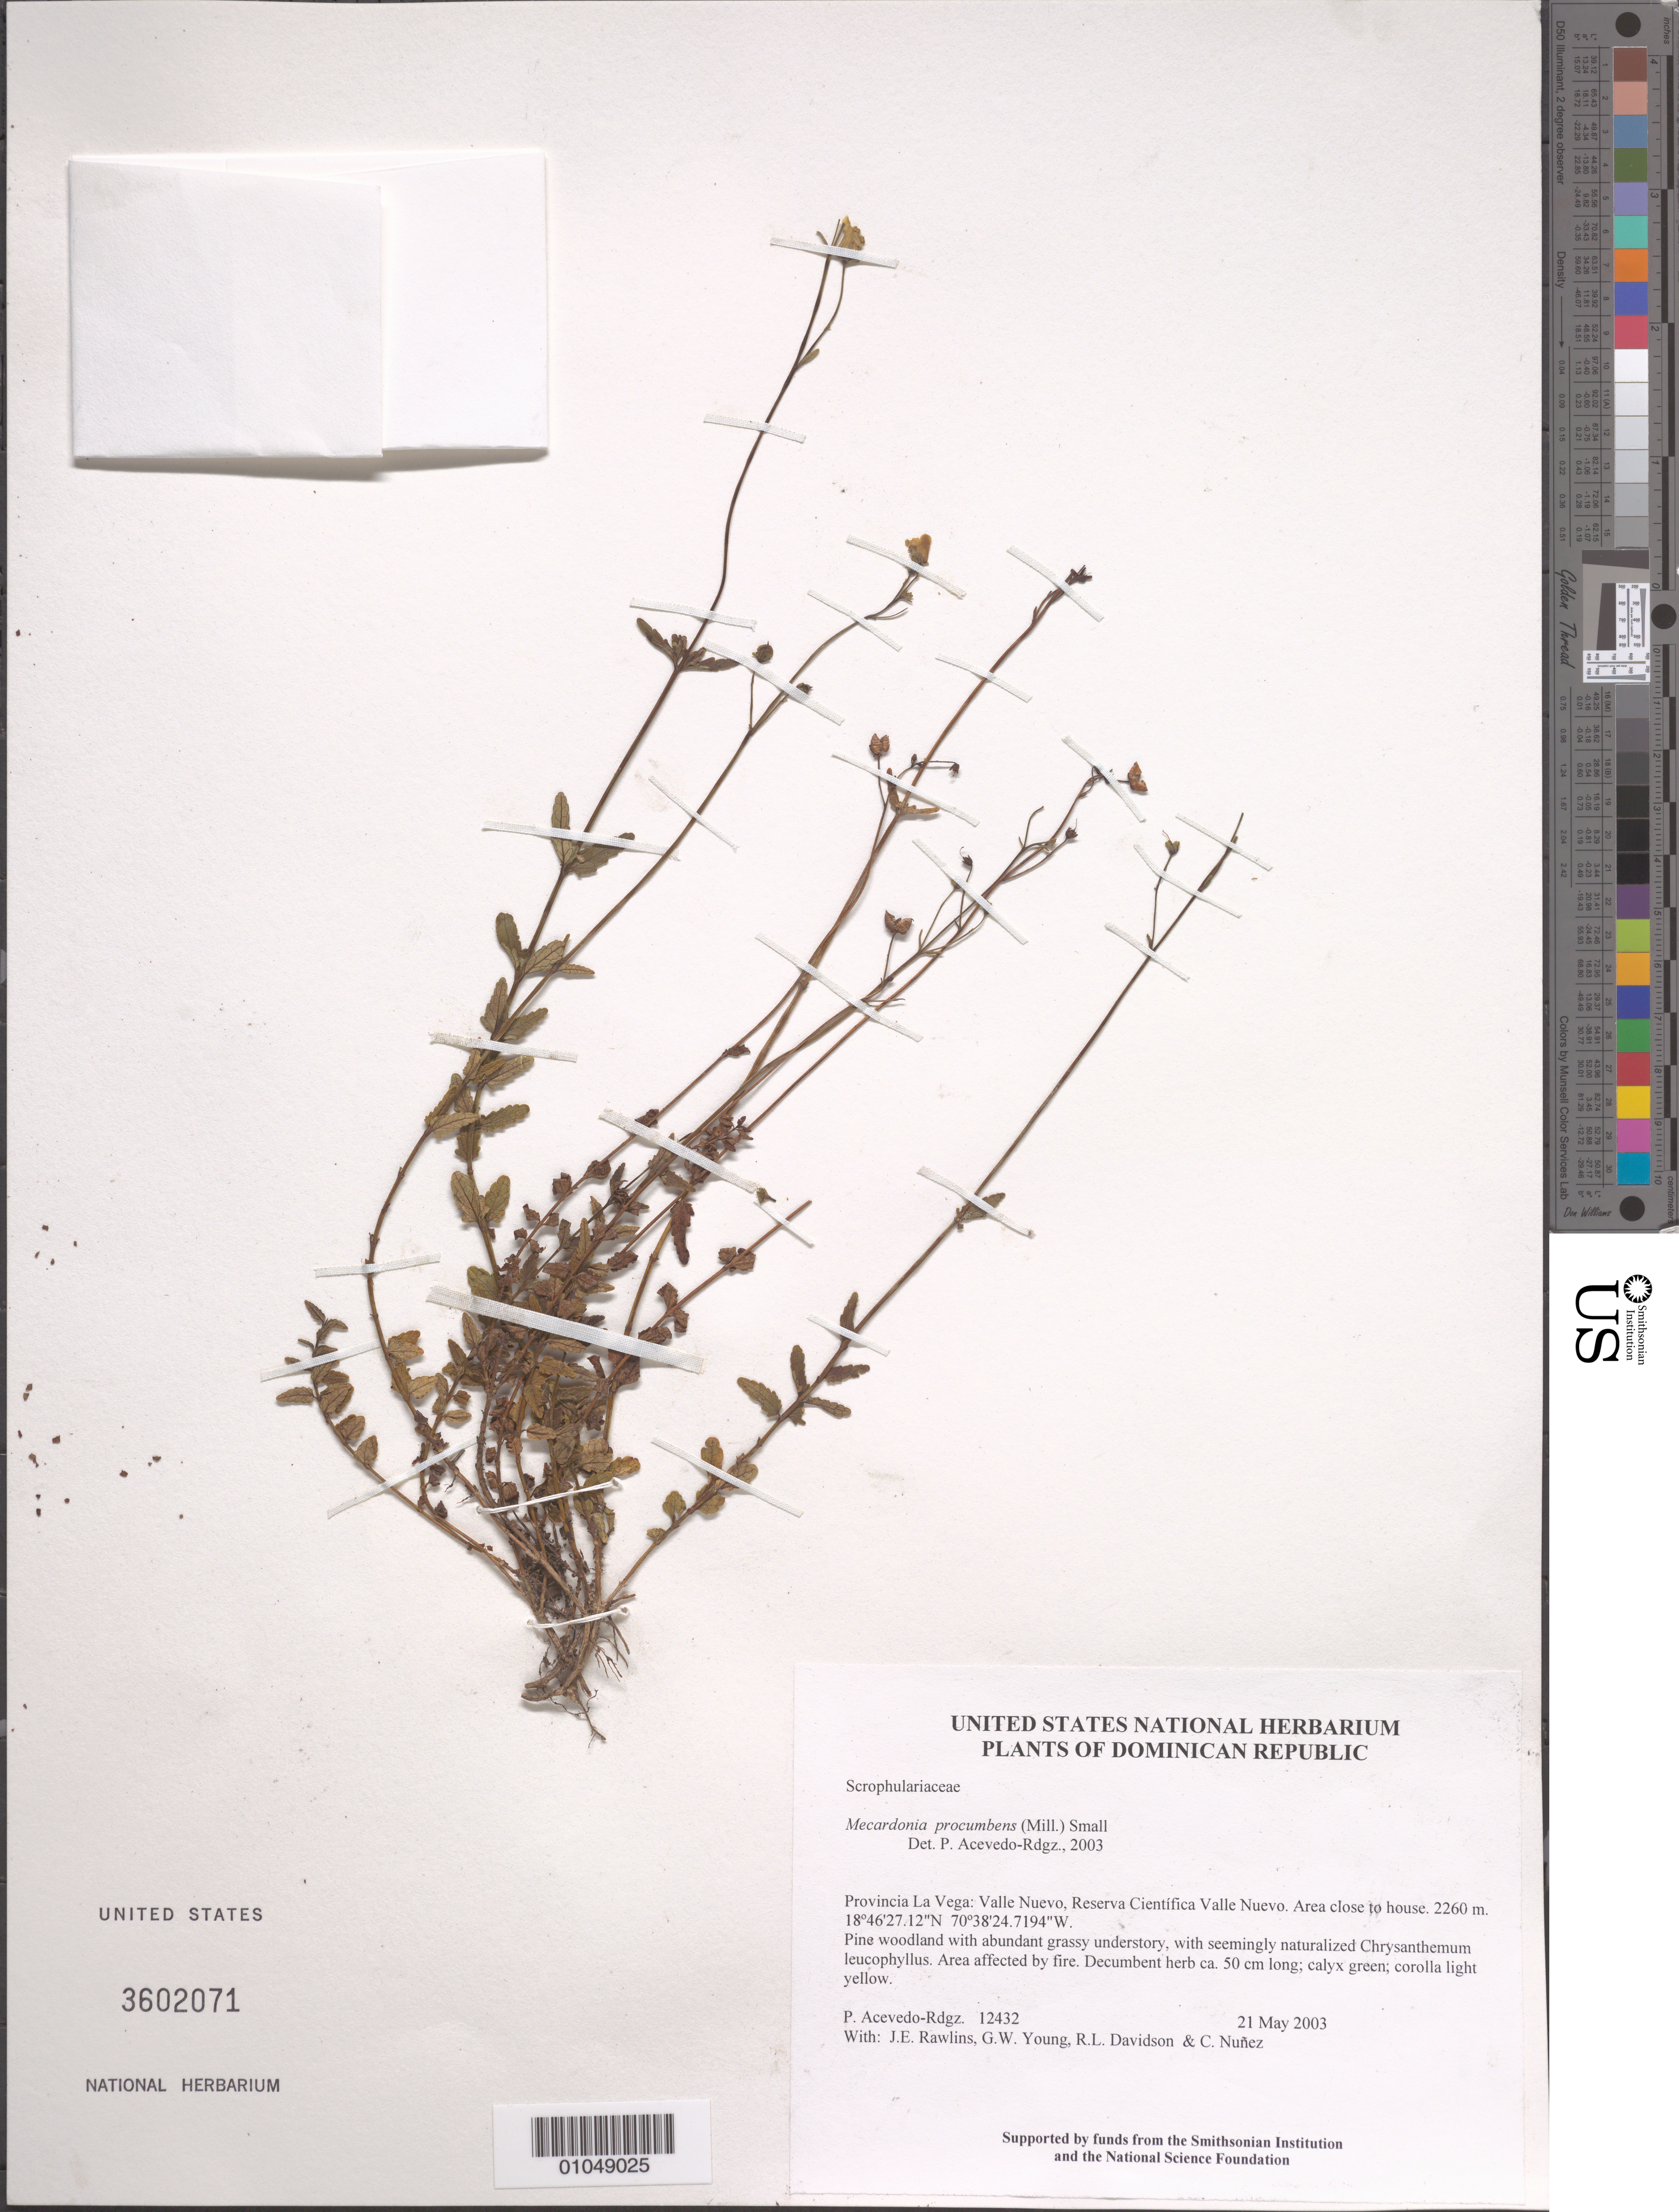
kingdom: Plantae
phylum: Tracheophyta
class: Magnoliopsida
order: Lamiales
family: Plantaginaceae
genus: Mecardonia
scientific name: Mecardonia procumbens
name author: (Mill.) Small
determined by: Acevedo-Rodríguez, P., (BOT), Smithsonian Institution - National Museum of Natural History (UNITED STATES)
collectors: P. Acevedo-Rodr., J. Rawlins, G. Young, R. Davidson & C. Nunez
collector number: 12432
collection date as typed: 21 May 2003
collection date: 2003-05-21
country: Dominican Republic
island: Hispaniola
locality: Provincia La Vega: Valle Nuevo, Reserva Científica Valle Nuevo. Area close to house.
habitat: Pine woodland with abundant grassy understory, with seemingly naturalized Chrysanthemum leucophyllus. Area affected by fire.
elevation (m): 2260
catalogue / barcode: US 3602071